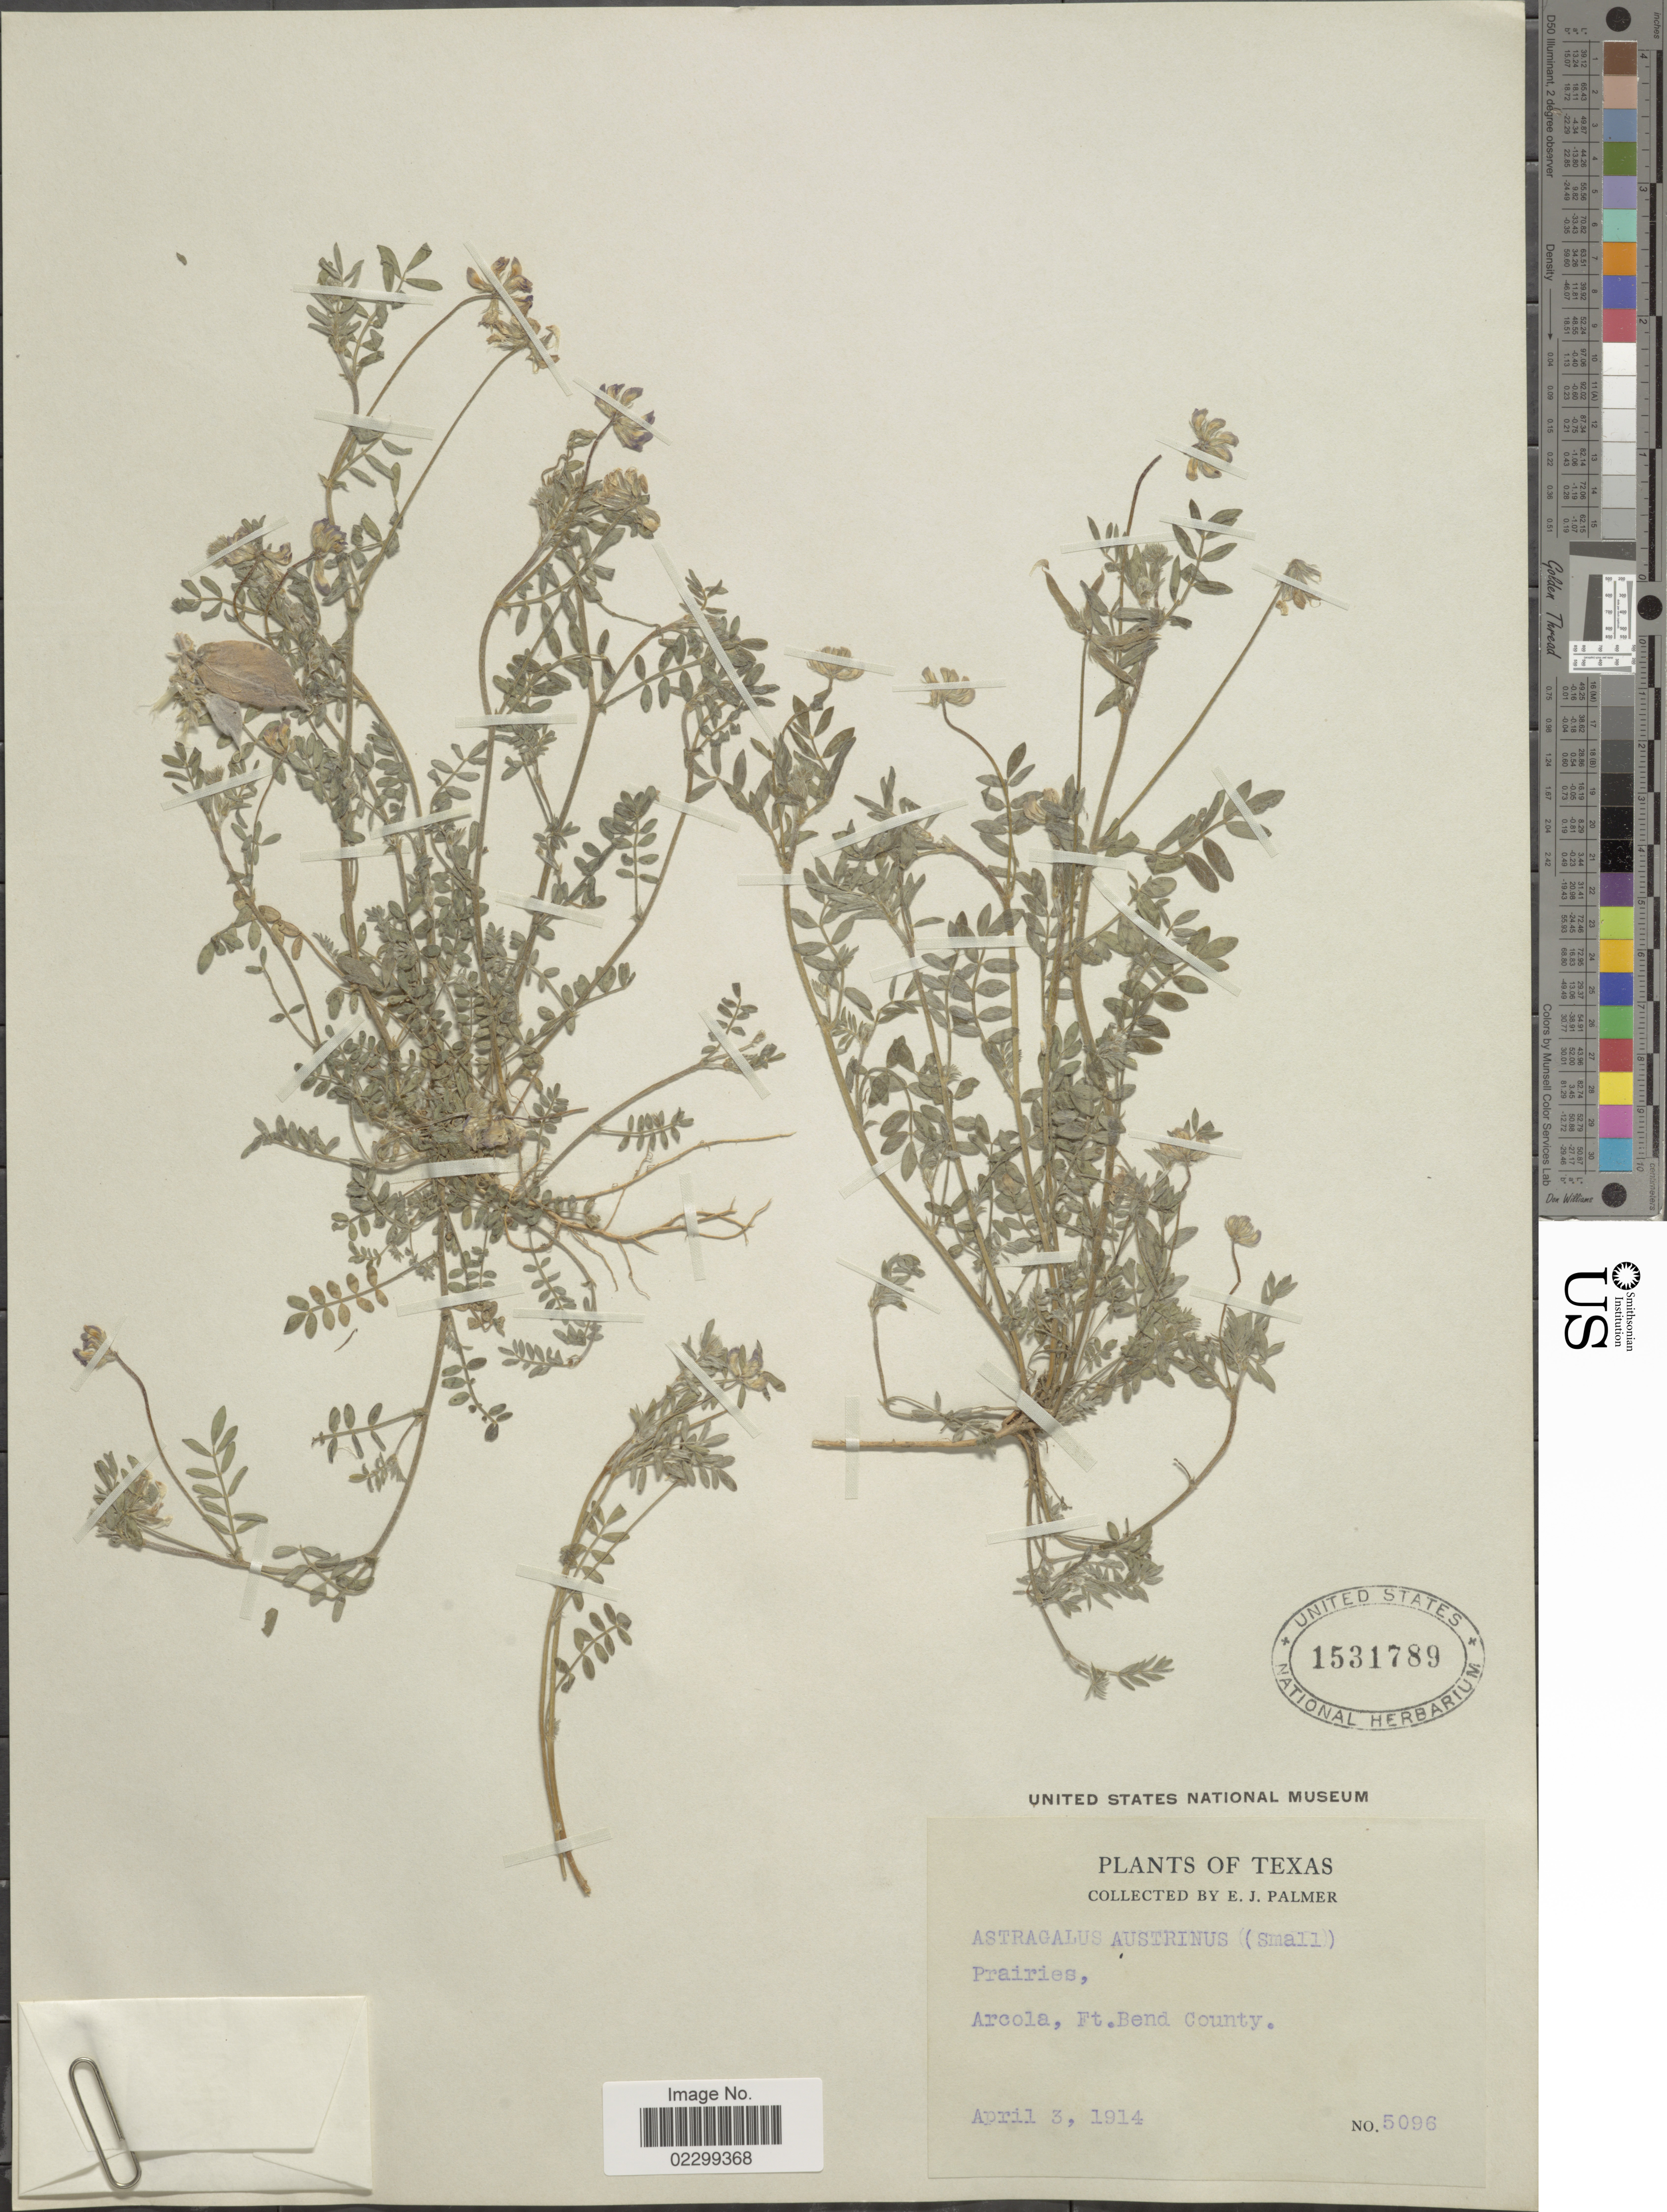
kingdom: Plantae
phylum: Tracheophyta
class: Magnoliopsida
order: Fabales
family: Fabaceae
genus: Astragalus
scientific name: Astragalus austrinus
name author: (Small) O.E. Schulz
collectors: E. J. Palmer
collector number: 5096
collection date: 1914-04-03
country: United States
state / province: Texas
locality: Arcola, Ft. Bend County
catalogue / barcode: US 1531789